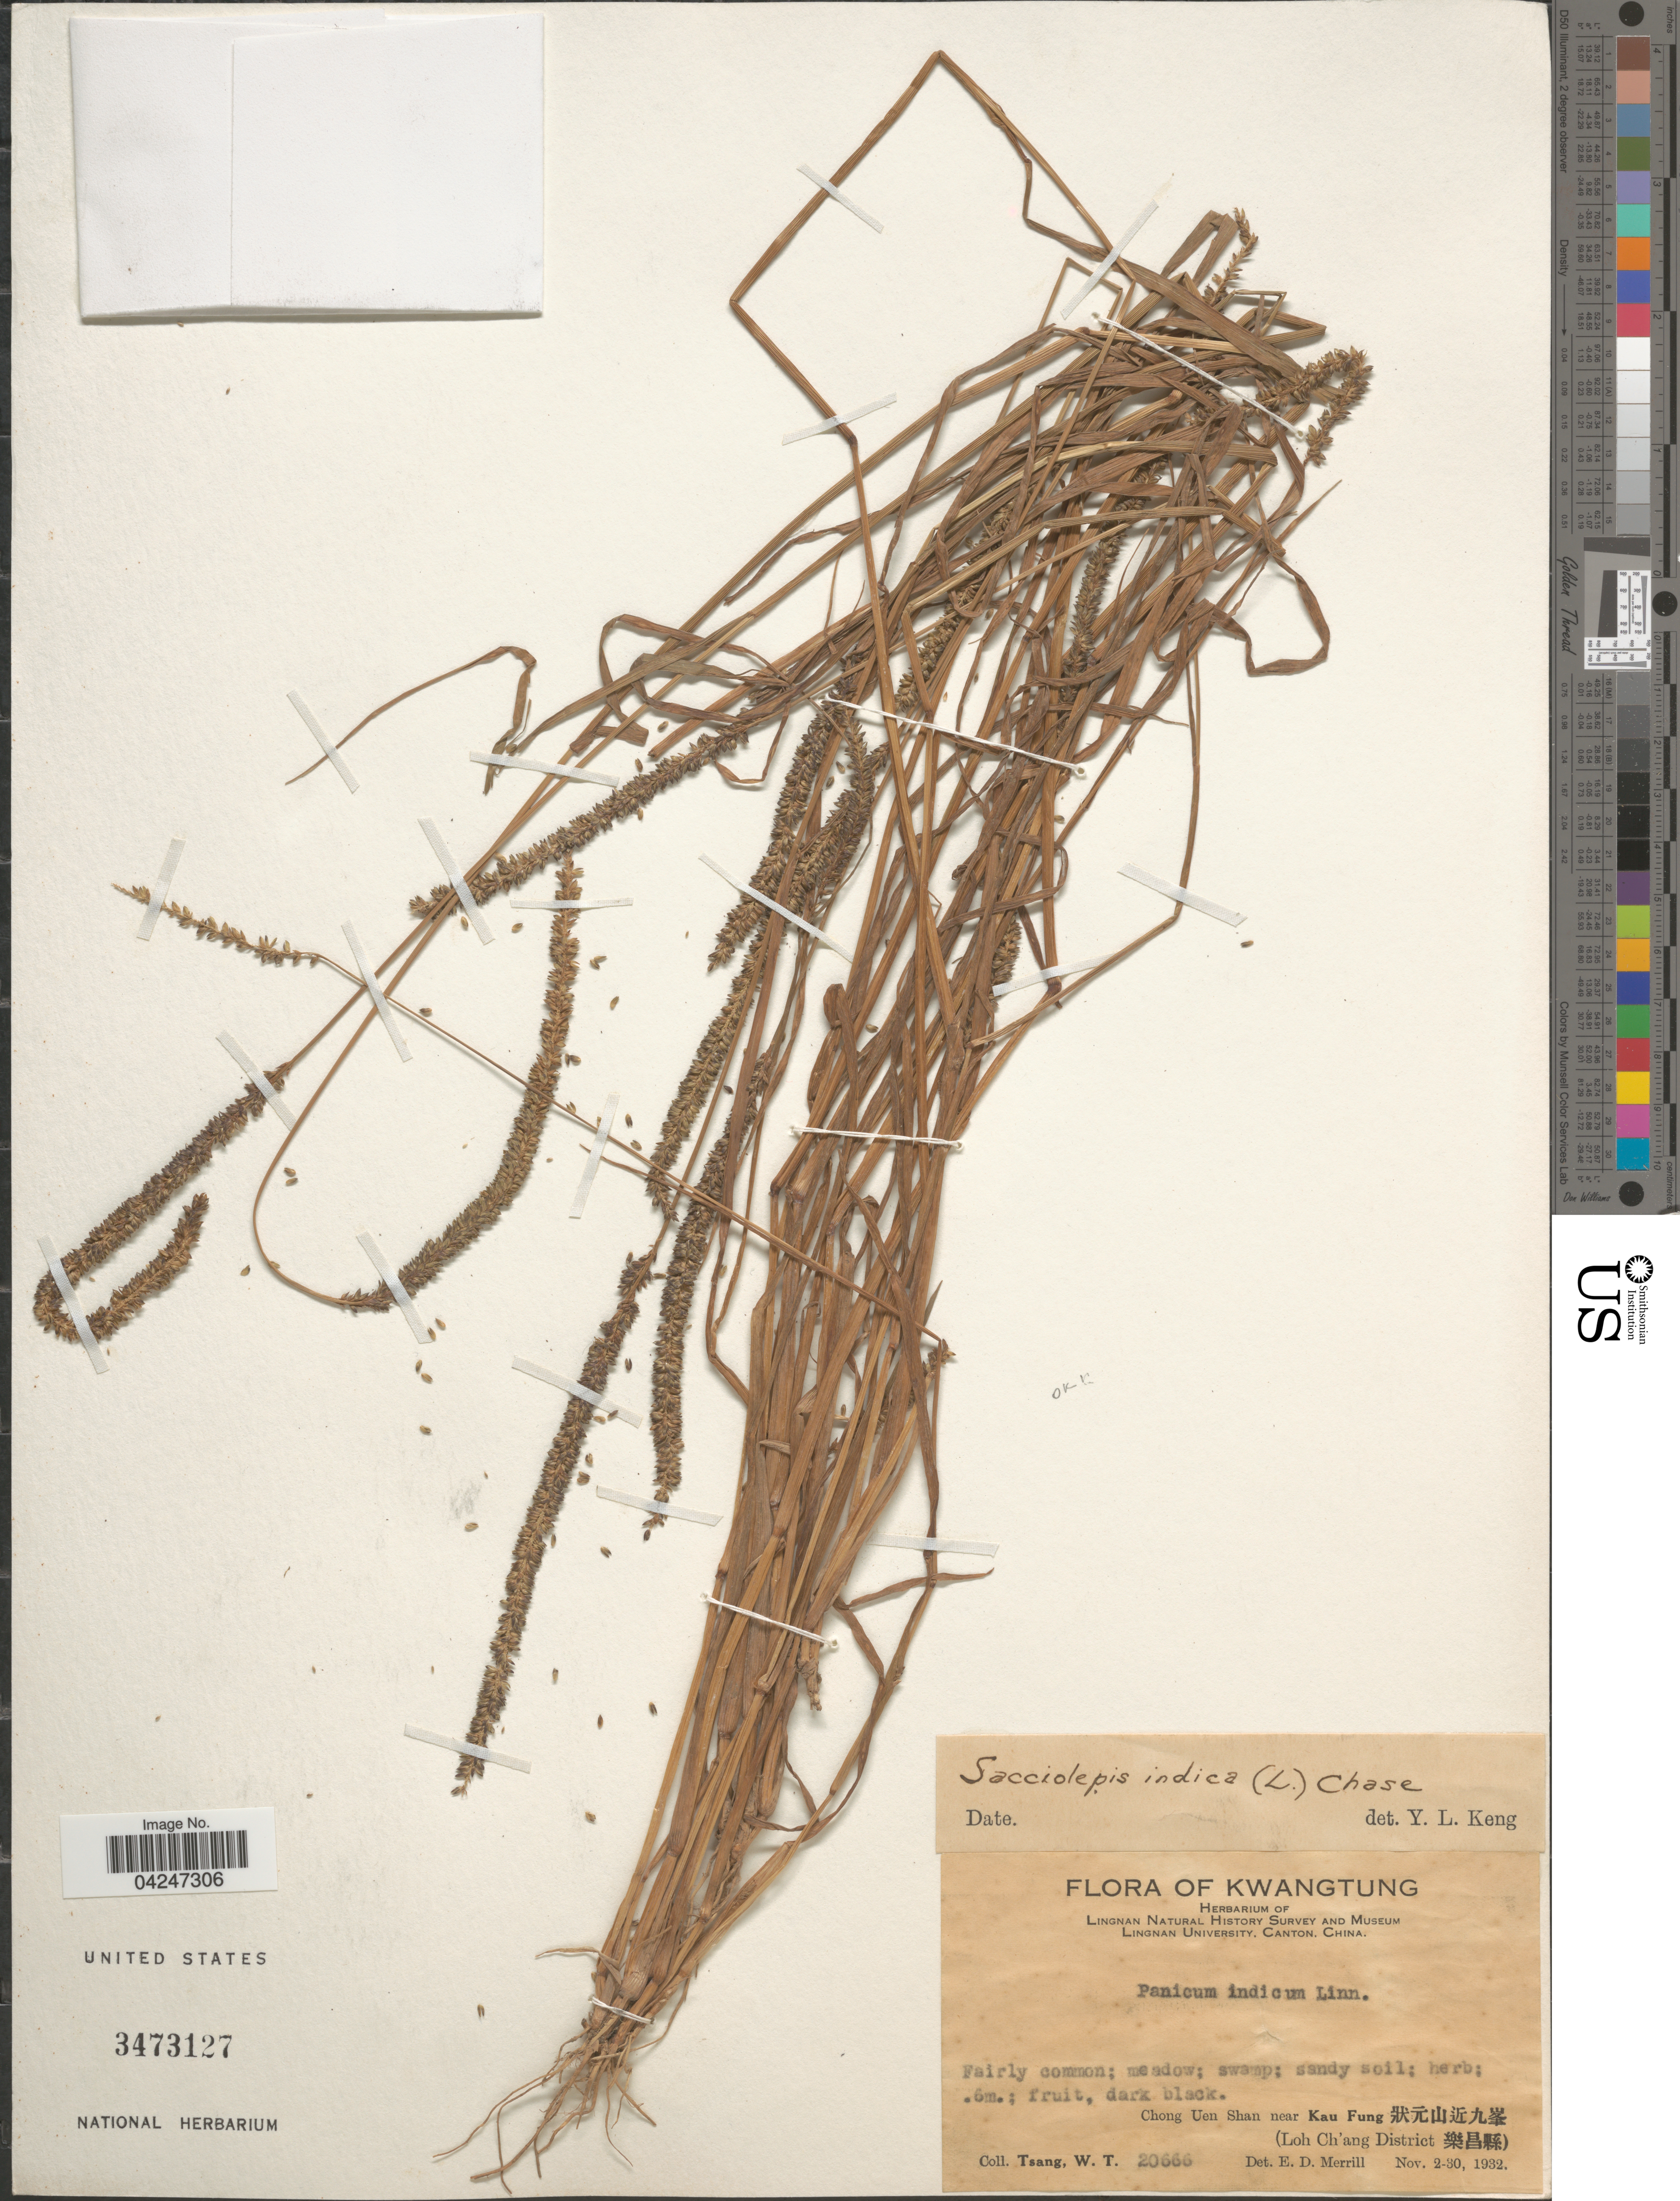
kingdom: Plantae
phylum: Tracheophyta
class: Liliopsida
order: Poales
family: Poaceae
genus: Sacciolepis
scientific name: Sacciolepis indica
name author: (L.) Chase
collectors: W. T. Tsang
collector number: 20666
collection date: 1932-11-02/1932-11-30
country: China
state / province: Guangdong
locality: Kwangtung. Lingnan Natural History Survey and Museum. Chong Uen Shan near Kau Fung X. (Loh Ch'ang District X).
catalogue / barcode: US 3473127